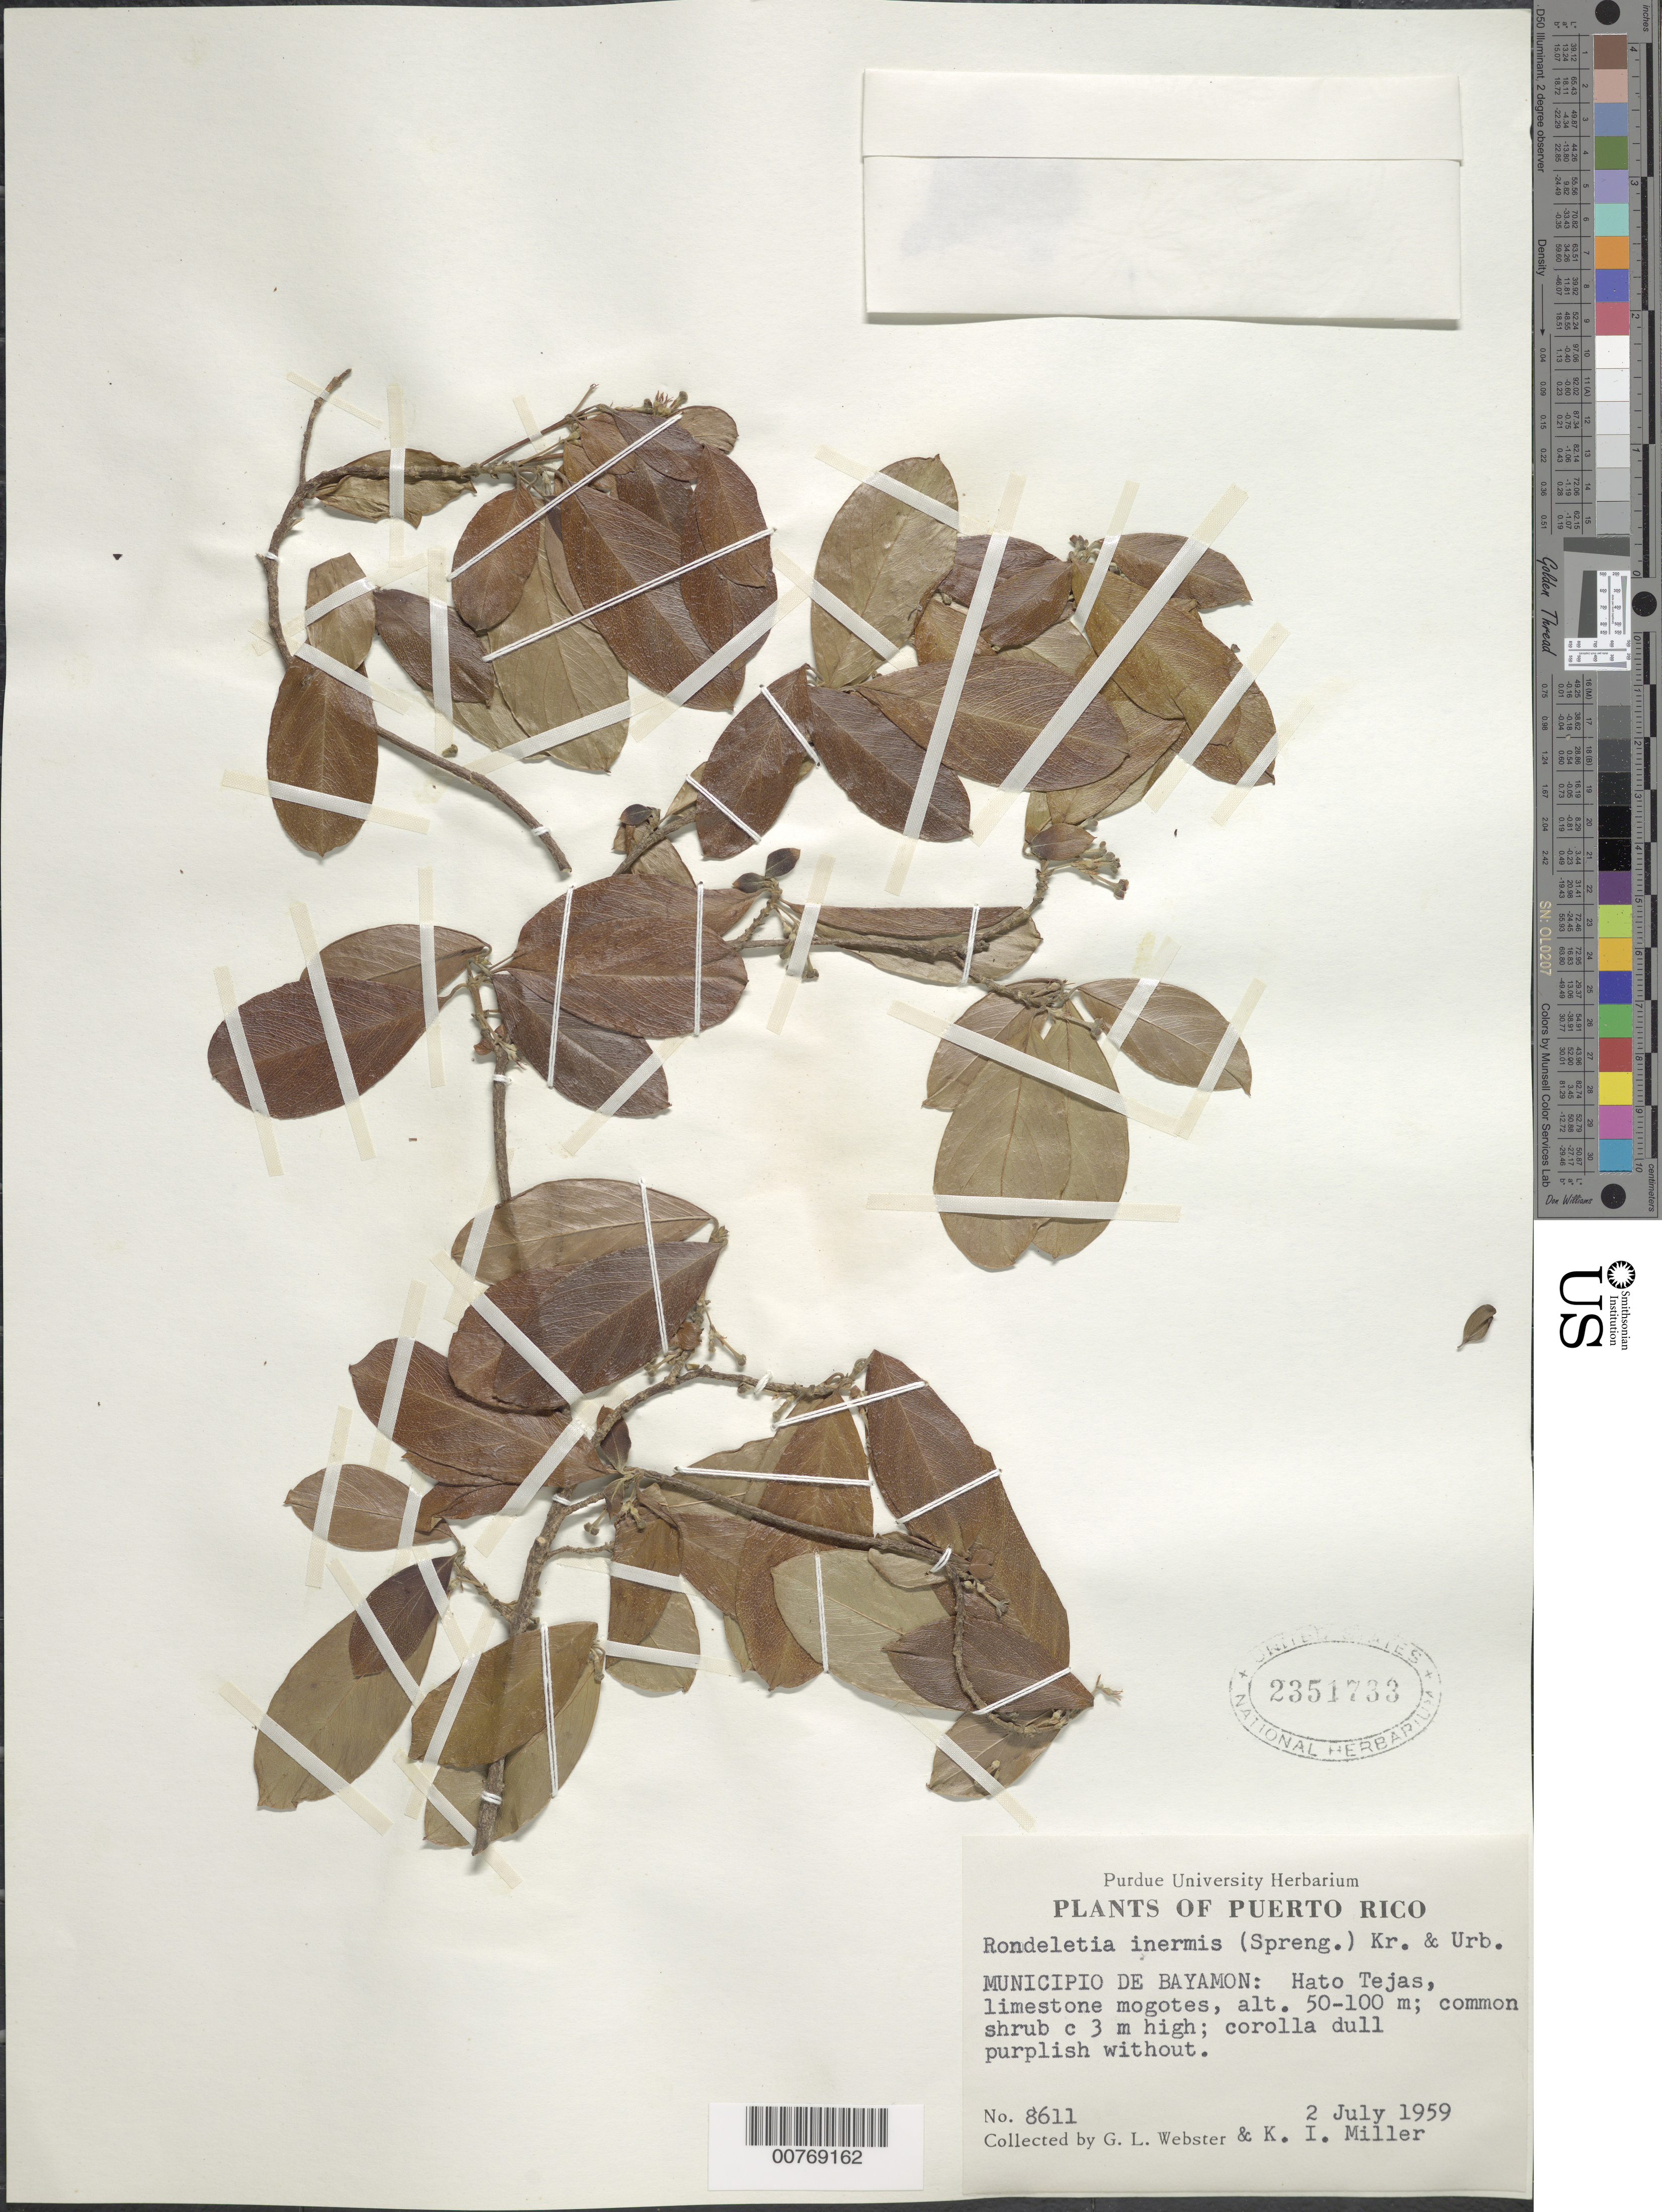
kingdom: Plantae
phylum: Tracheophyta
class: Magnoliopsida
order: Gentianales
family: Rubiaceae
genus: Rondeletia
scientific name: Rondeletia inermis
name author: (Spreng.) Krug & Urb.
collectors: G. L. Webster & K. I. Miller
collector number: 8611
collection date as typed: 02 Jul 1959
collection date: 1959-07-02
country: Puerto Rico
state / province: Bayamón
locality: Municipio de Bayamon: Hato Tejas, limestone mogotes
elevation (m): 50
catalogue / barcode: US 2351733